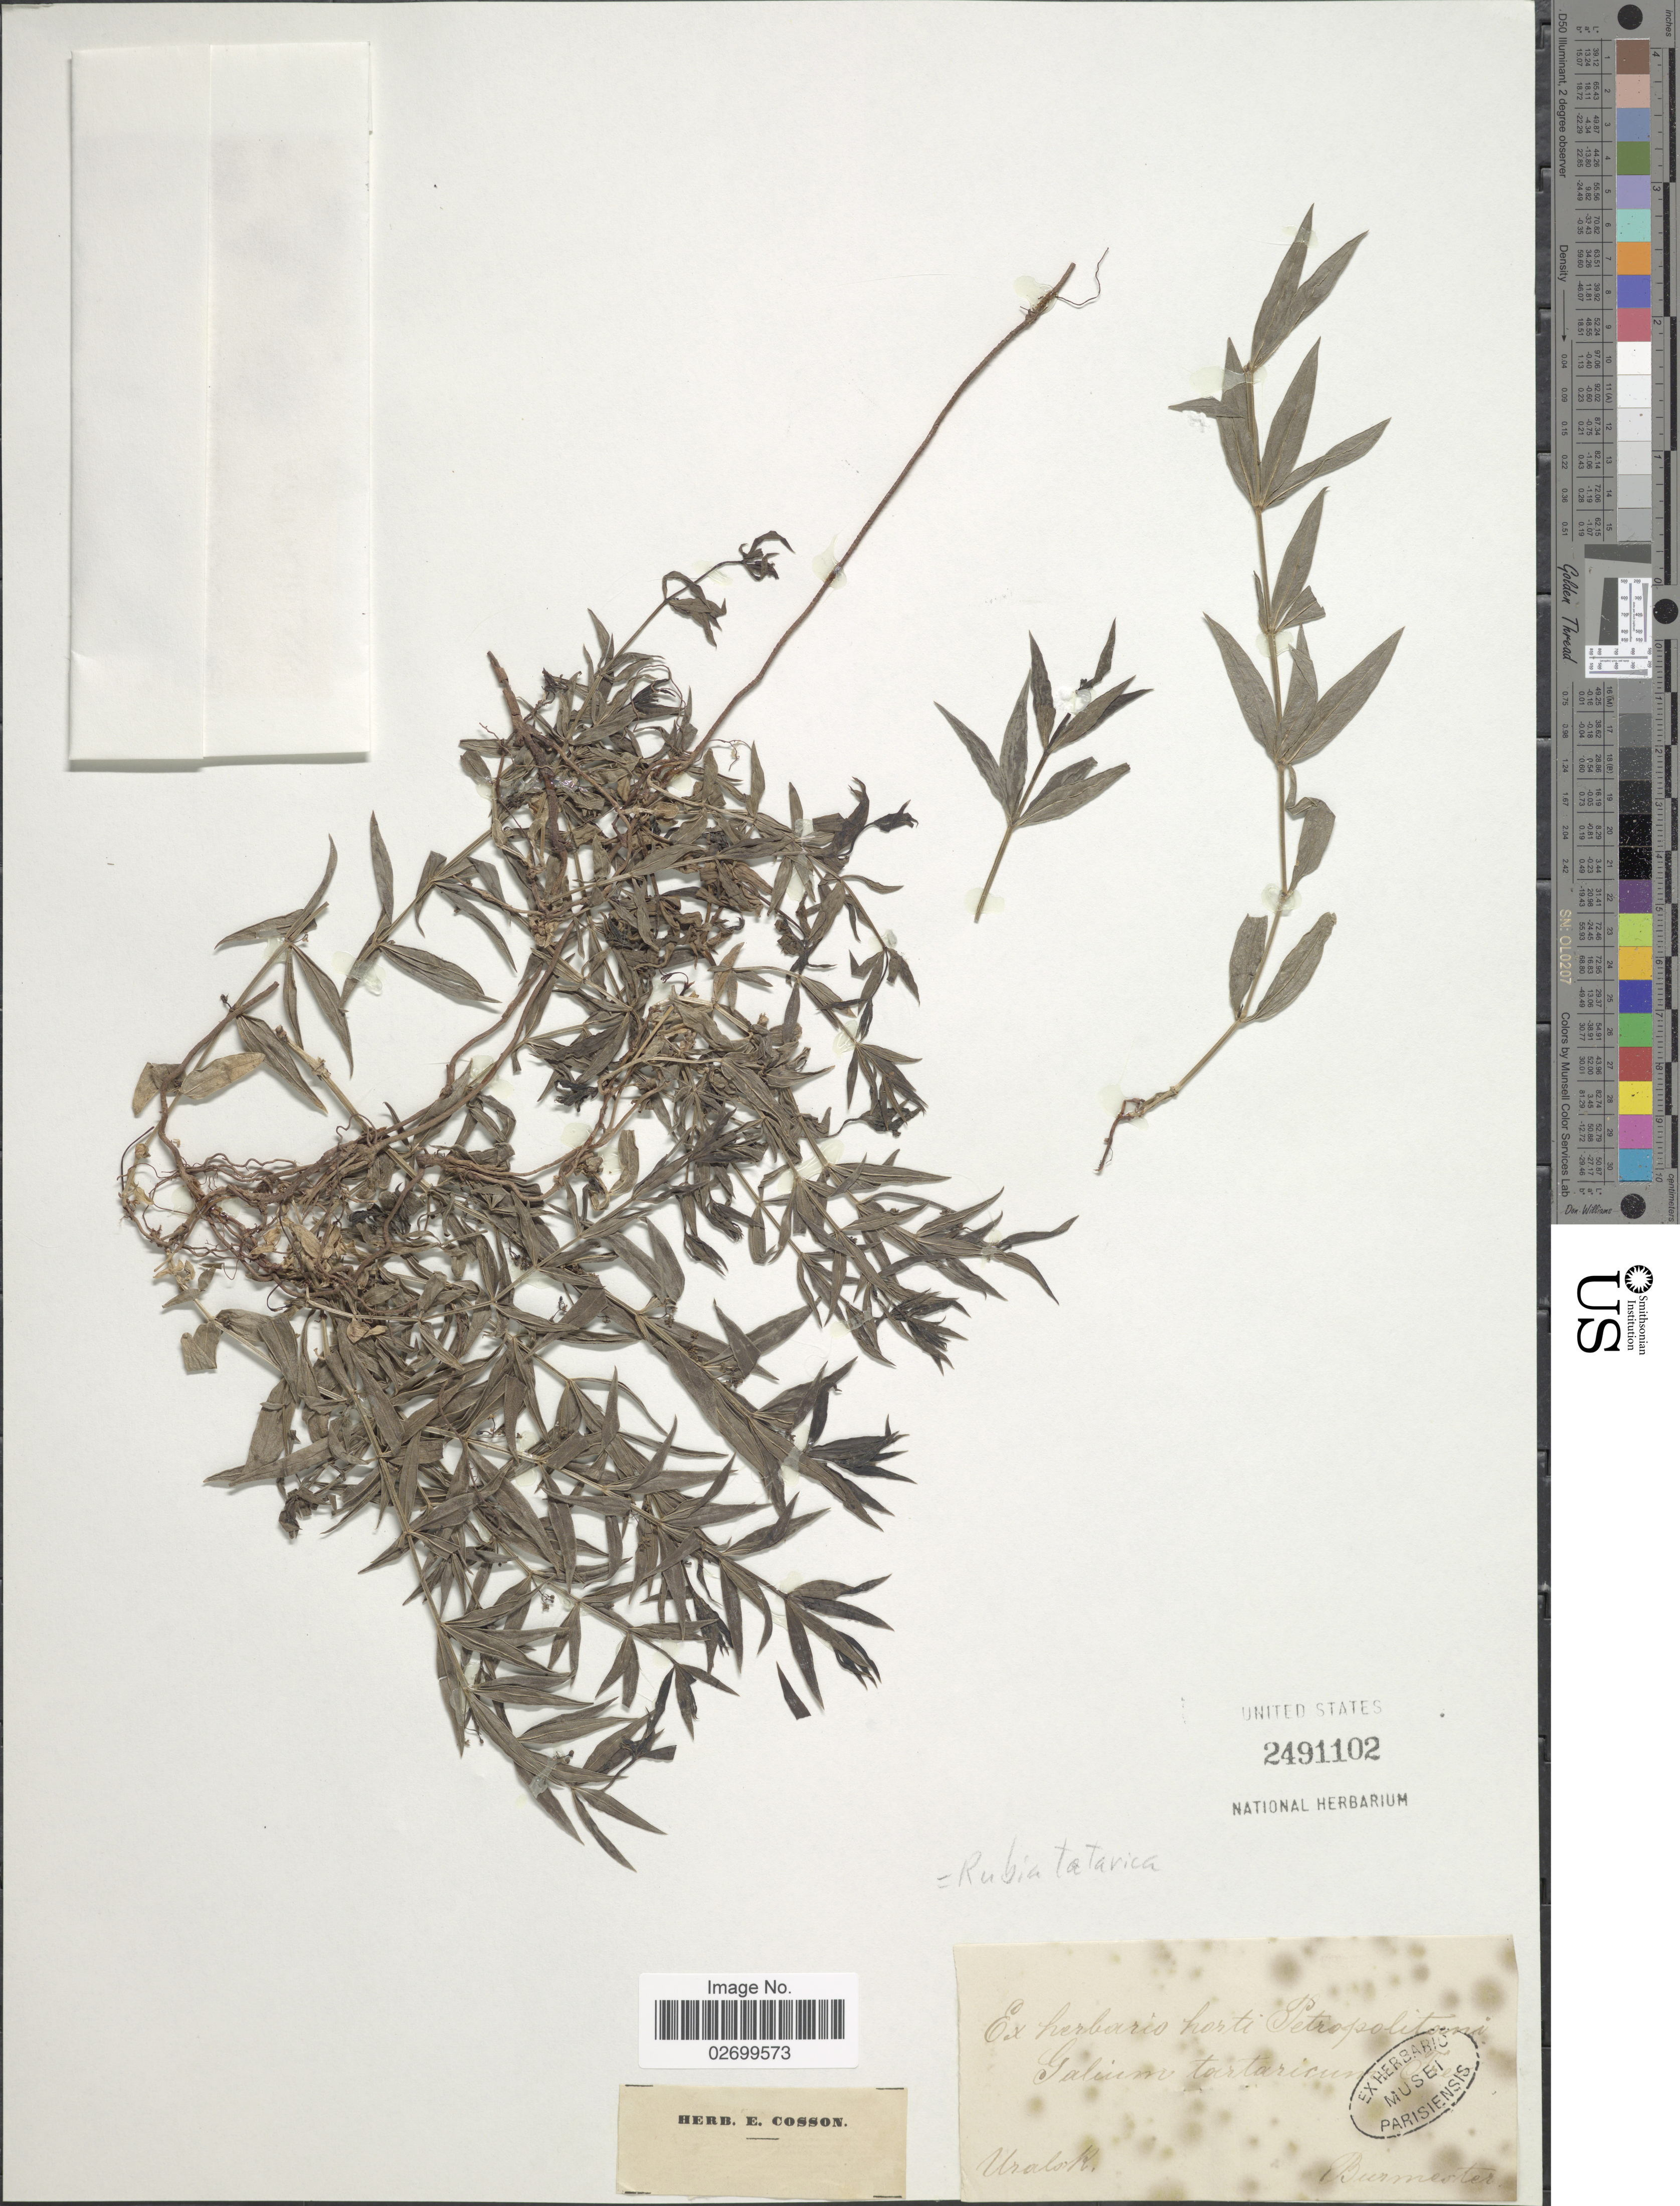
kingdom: Plantae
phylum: Tracheophyta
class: Magnoliopsida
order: Gentianales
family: Rubiaceae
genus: Rubia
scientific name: Rubia tatarica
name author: (Trevir.) F. Schmidt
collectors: Burmester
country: Kazakhstan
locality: Uralsk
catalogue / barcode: US 2491102